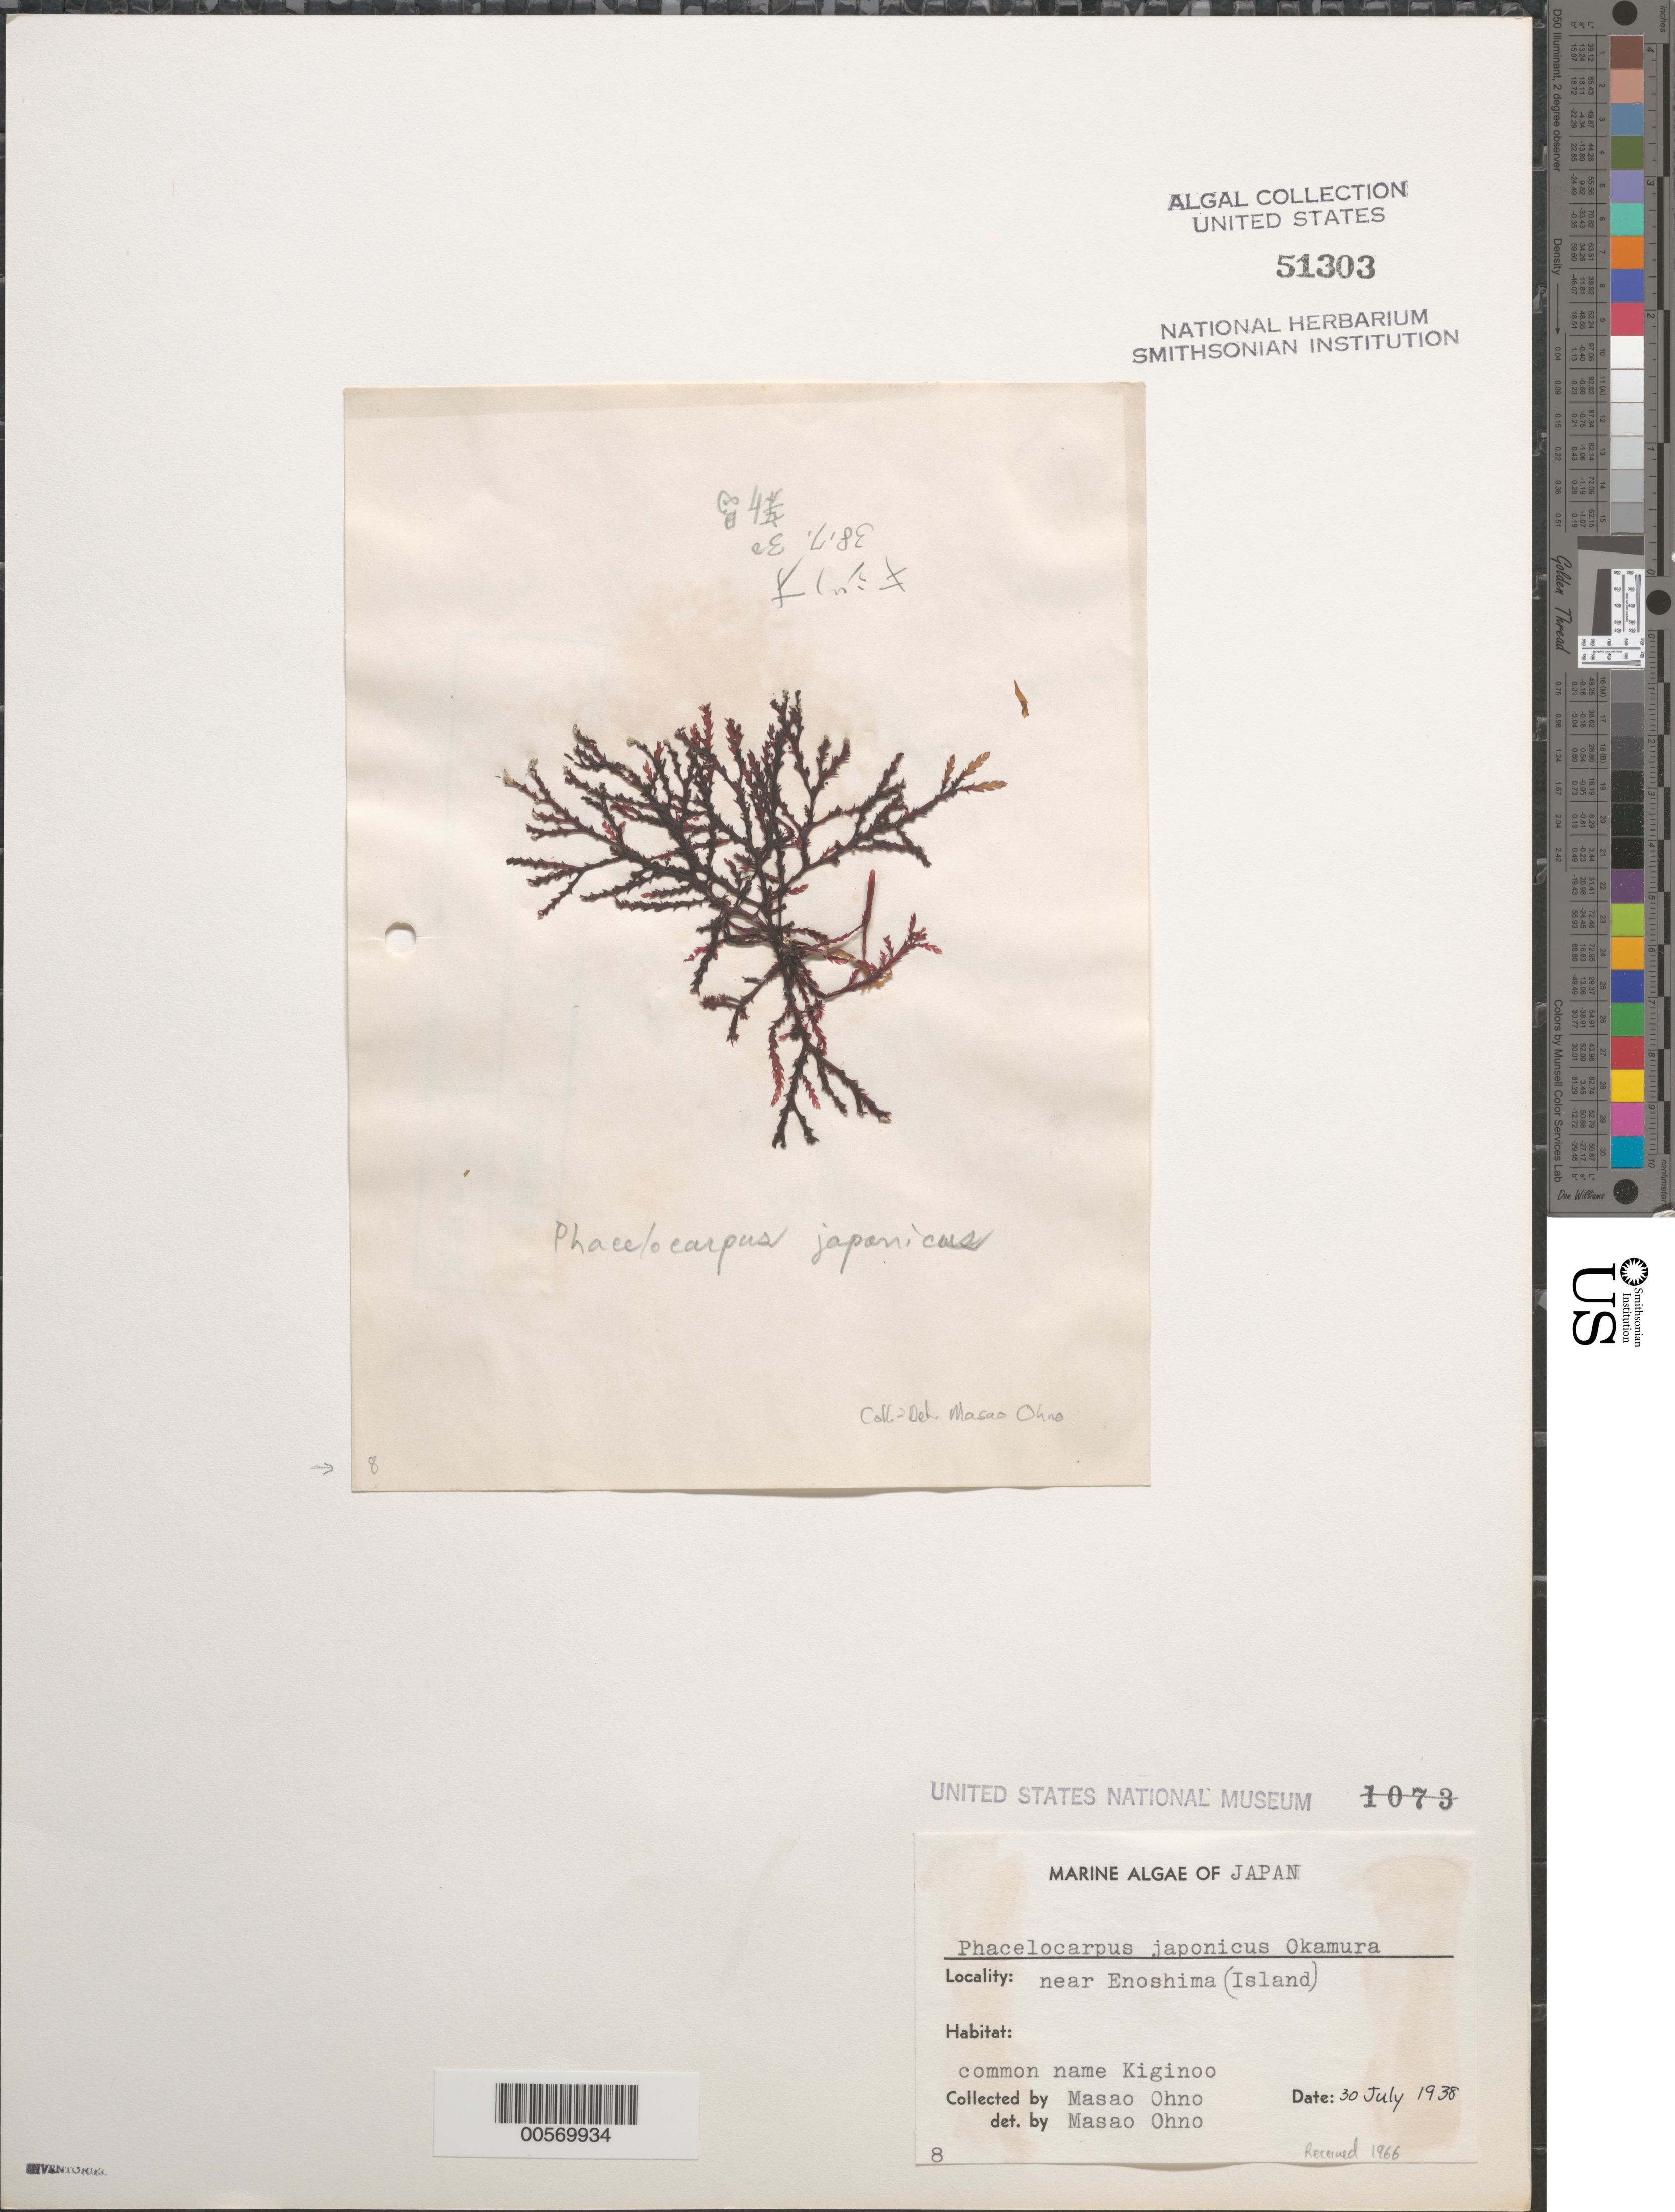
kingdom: Plantae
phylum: Rhodophyta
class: Florideophyceae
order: Gigartinales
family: Phacelocarpaceae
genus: Phacelocarpus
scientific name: Phacelocarpus japonicus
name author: Okamura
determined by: Ohno, M.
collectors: M. Ohno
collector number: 8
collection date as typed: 30 Jul 1938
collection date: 1938-07-30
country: Japan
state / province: Kanagawa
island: Honshu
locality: Near Enoshima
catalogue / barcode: US 51303